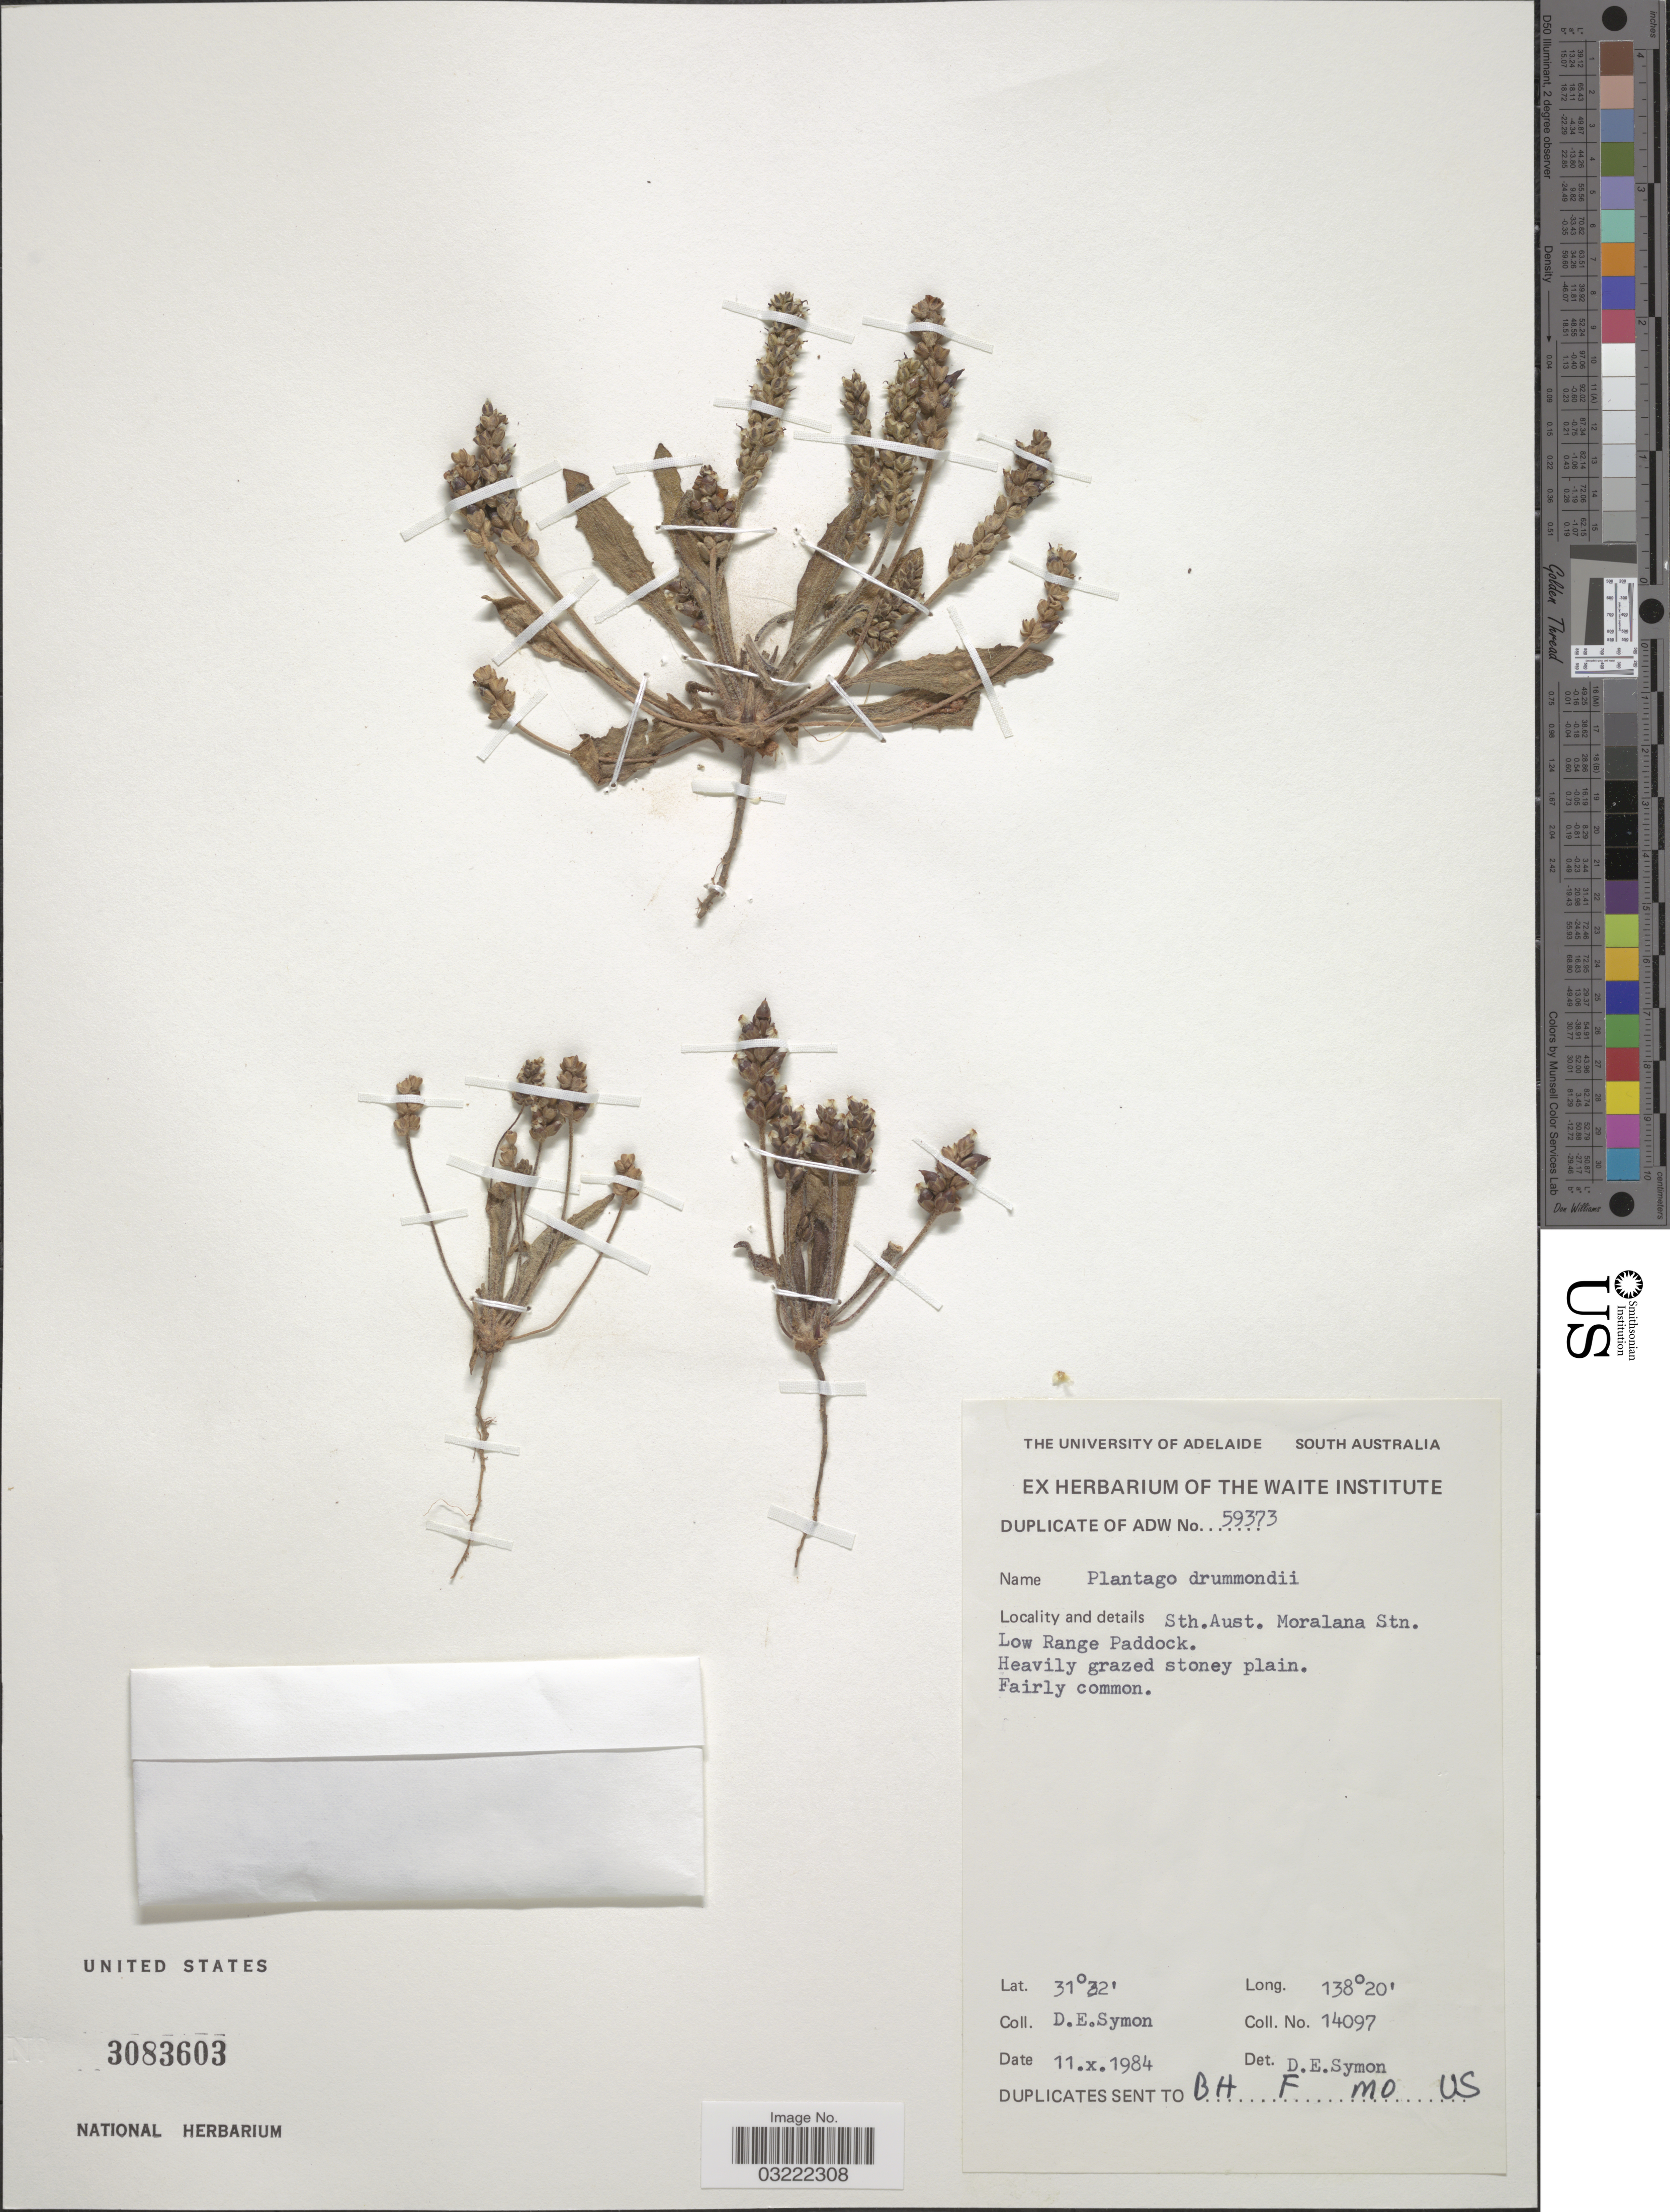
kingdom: Plantae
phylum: Tracheophyta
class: Magnoliopsida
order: Lamiales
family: Plantaginaceae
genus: Plantago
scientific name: Plantago drummondii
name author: Decne.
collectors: D. Symon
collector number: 14097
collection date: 1984-10-11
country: Australia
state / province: South Australia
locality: Moralana Stn., Low Range Paddock.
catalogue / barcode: US 3083603